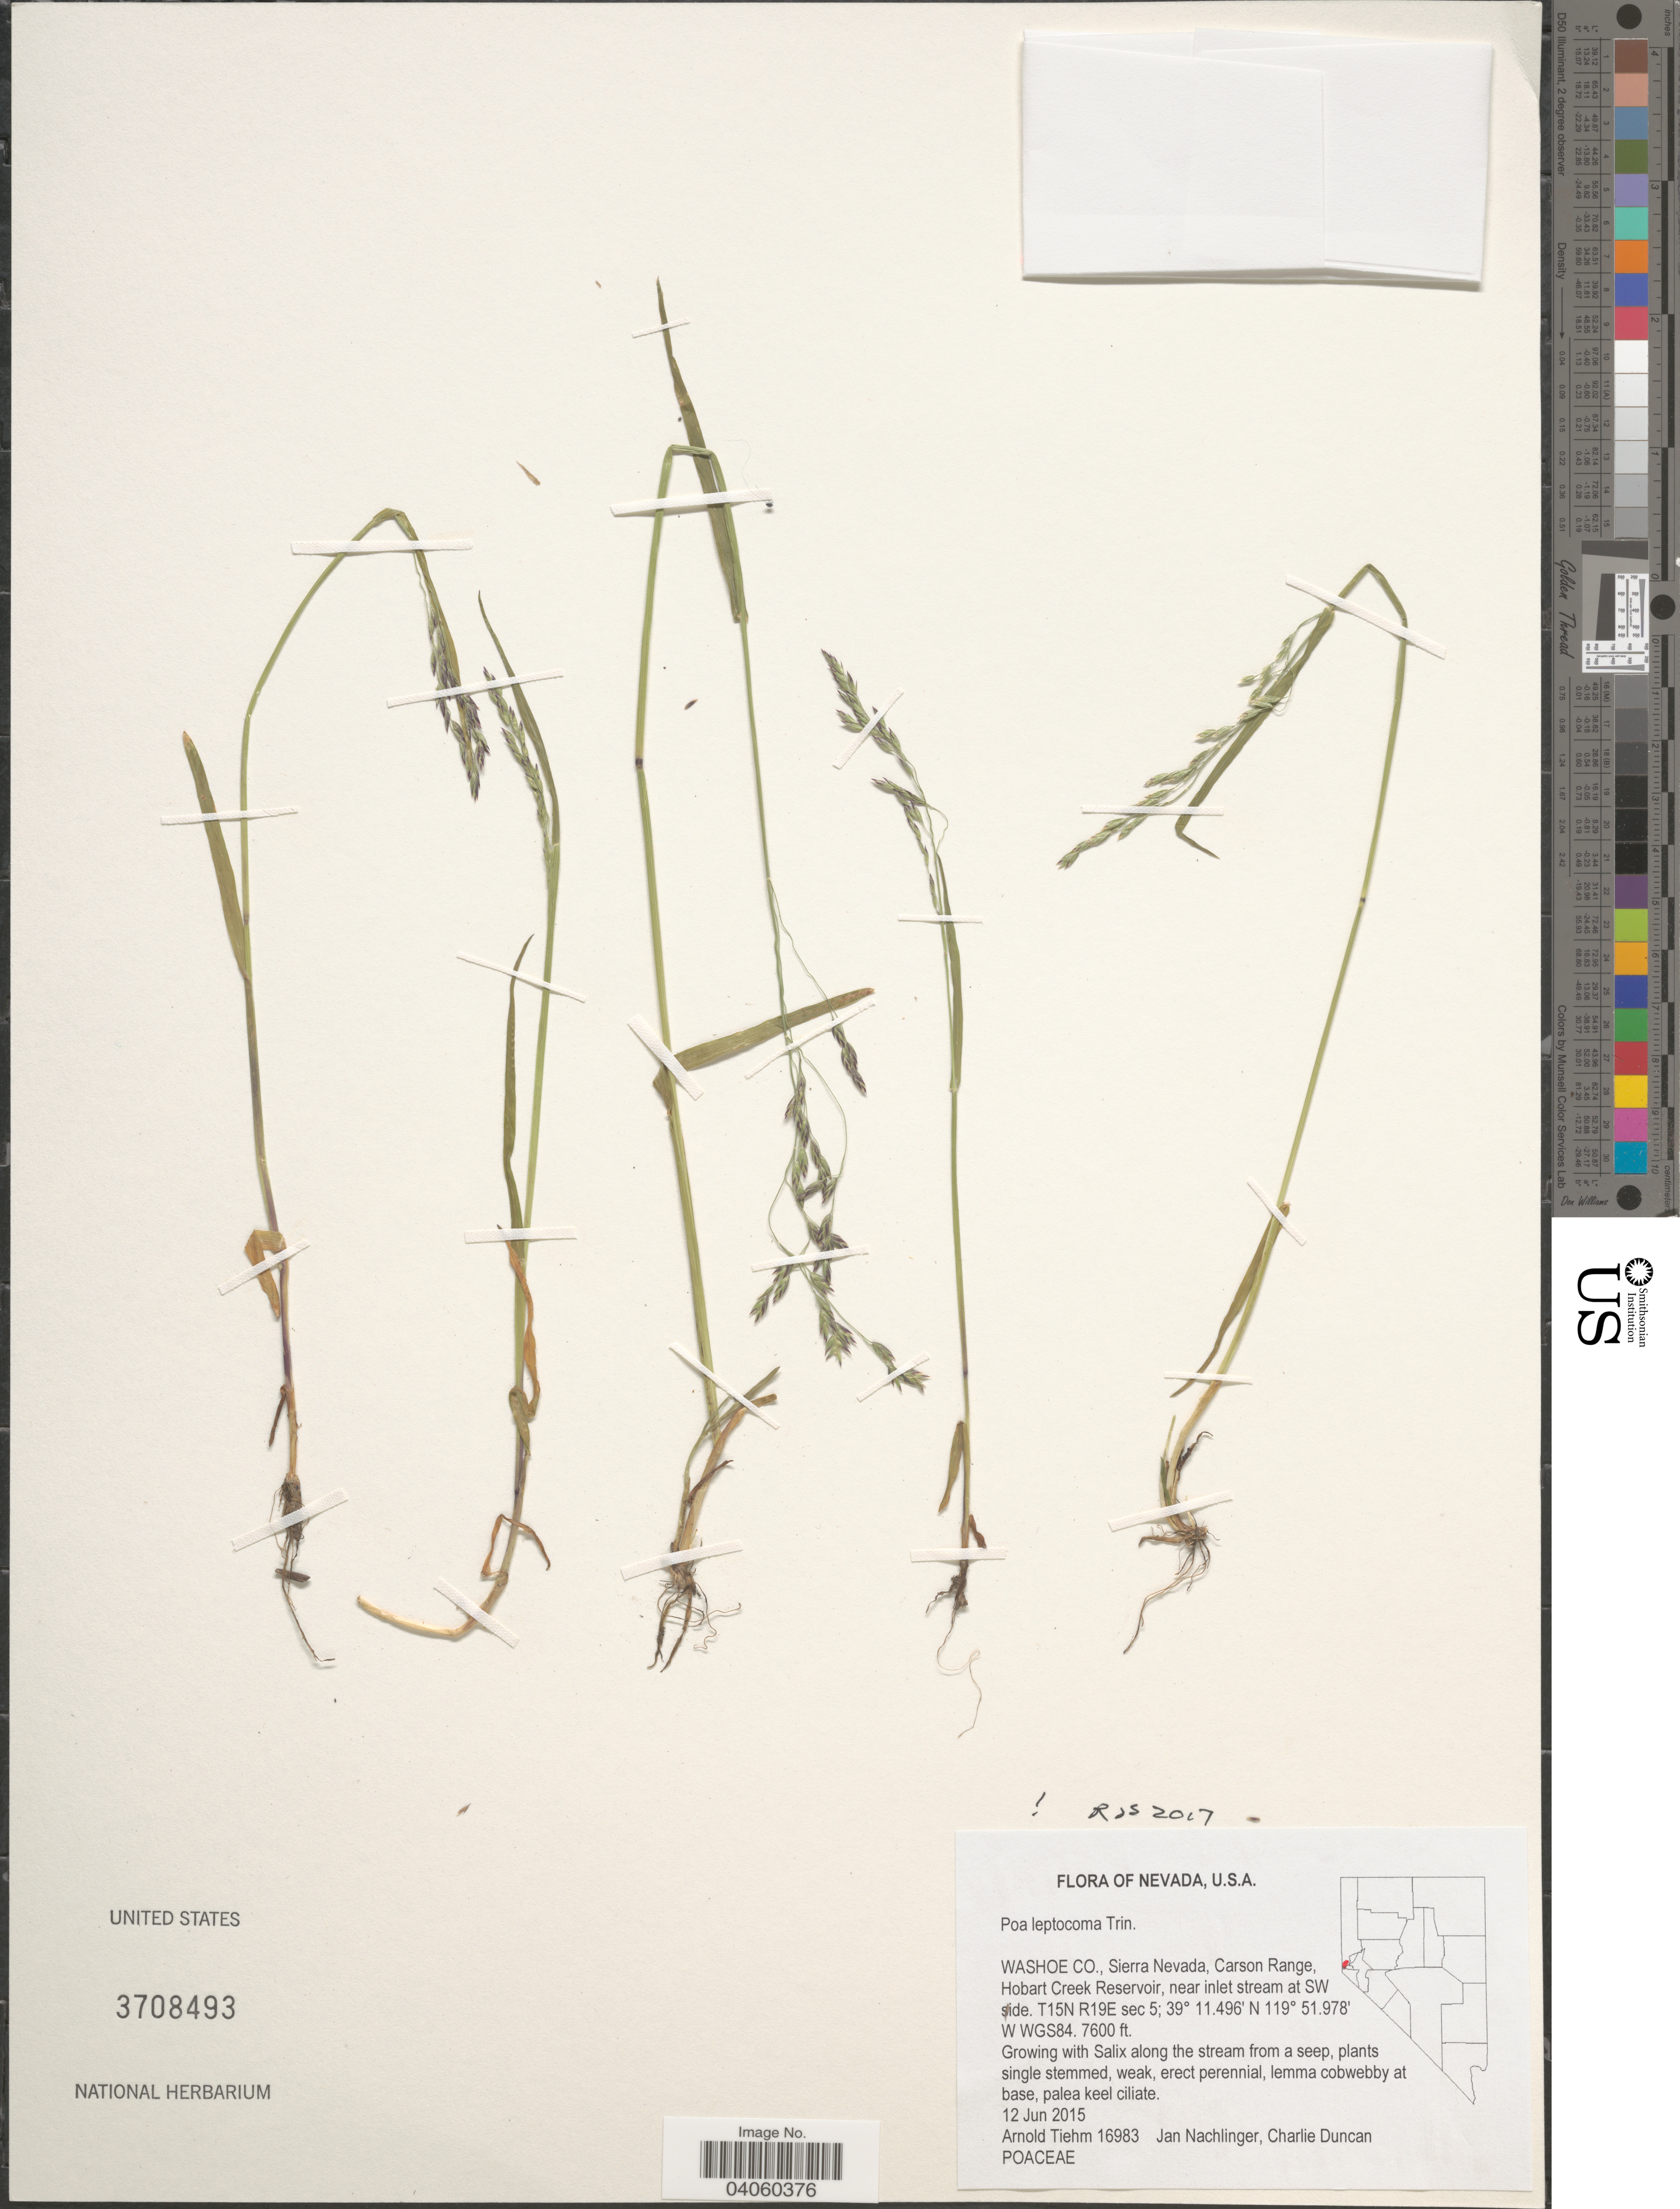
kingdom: Plantae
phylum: Tracheophyta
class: Liliopsida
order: Poales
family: Poaceae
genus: Poa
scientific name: Poa leptocoma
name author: Trin.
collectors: A. Tiehm, J. Nachlinger & C. Duncan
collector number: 16983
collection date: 2015-06-12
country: United States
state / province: Nevada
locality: Washoe Co., Sierra Nevada, Carson Range, Hobart Creek Reservoir, near inlet stream at SW side. T15N R19E sec 5; WGS84.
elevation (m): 2316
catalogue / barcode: US 3708493